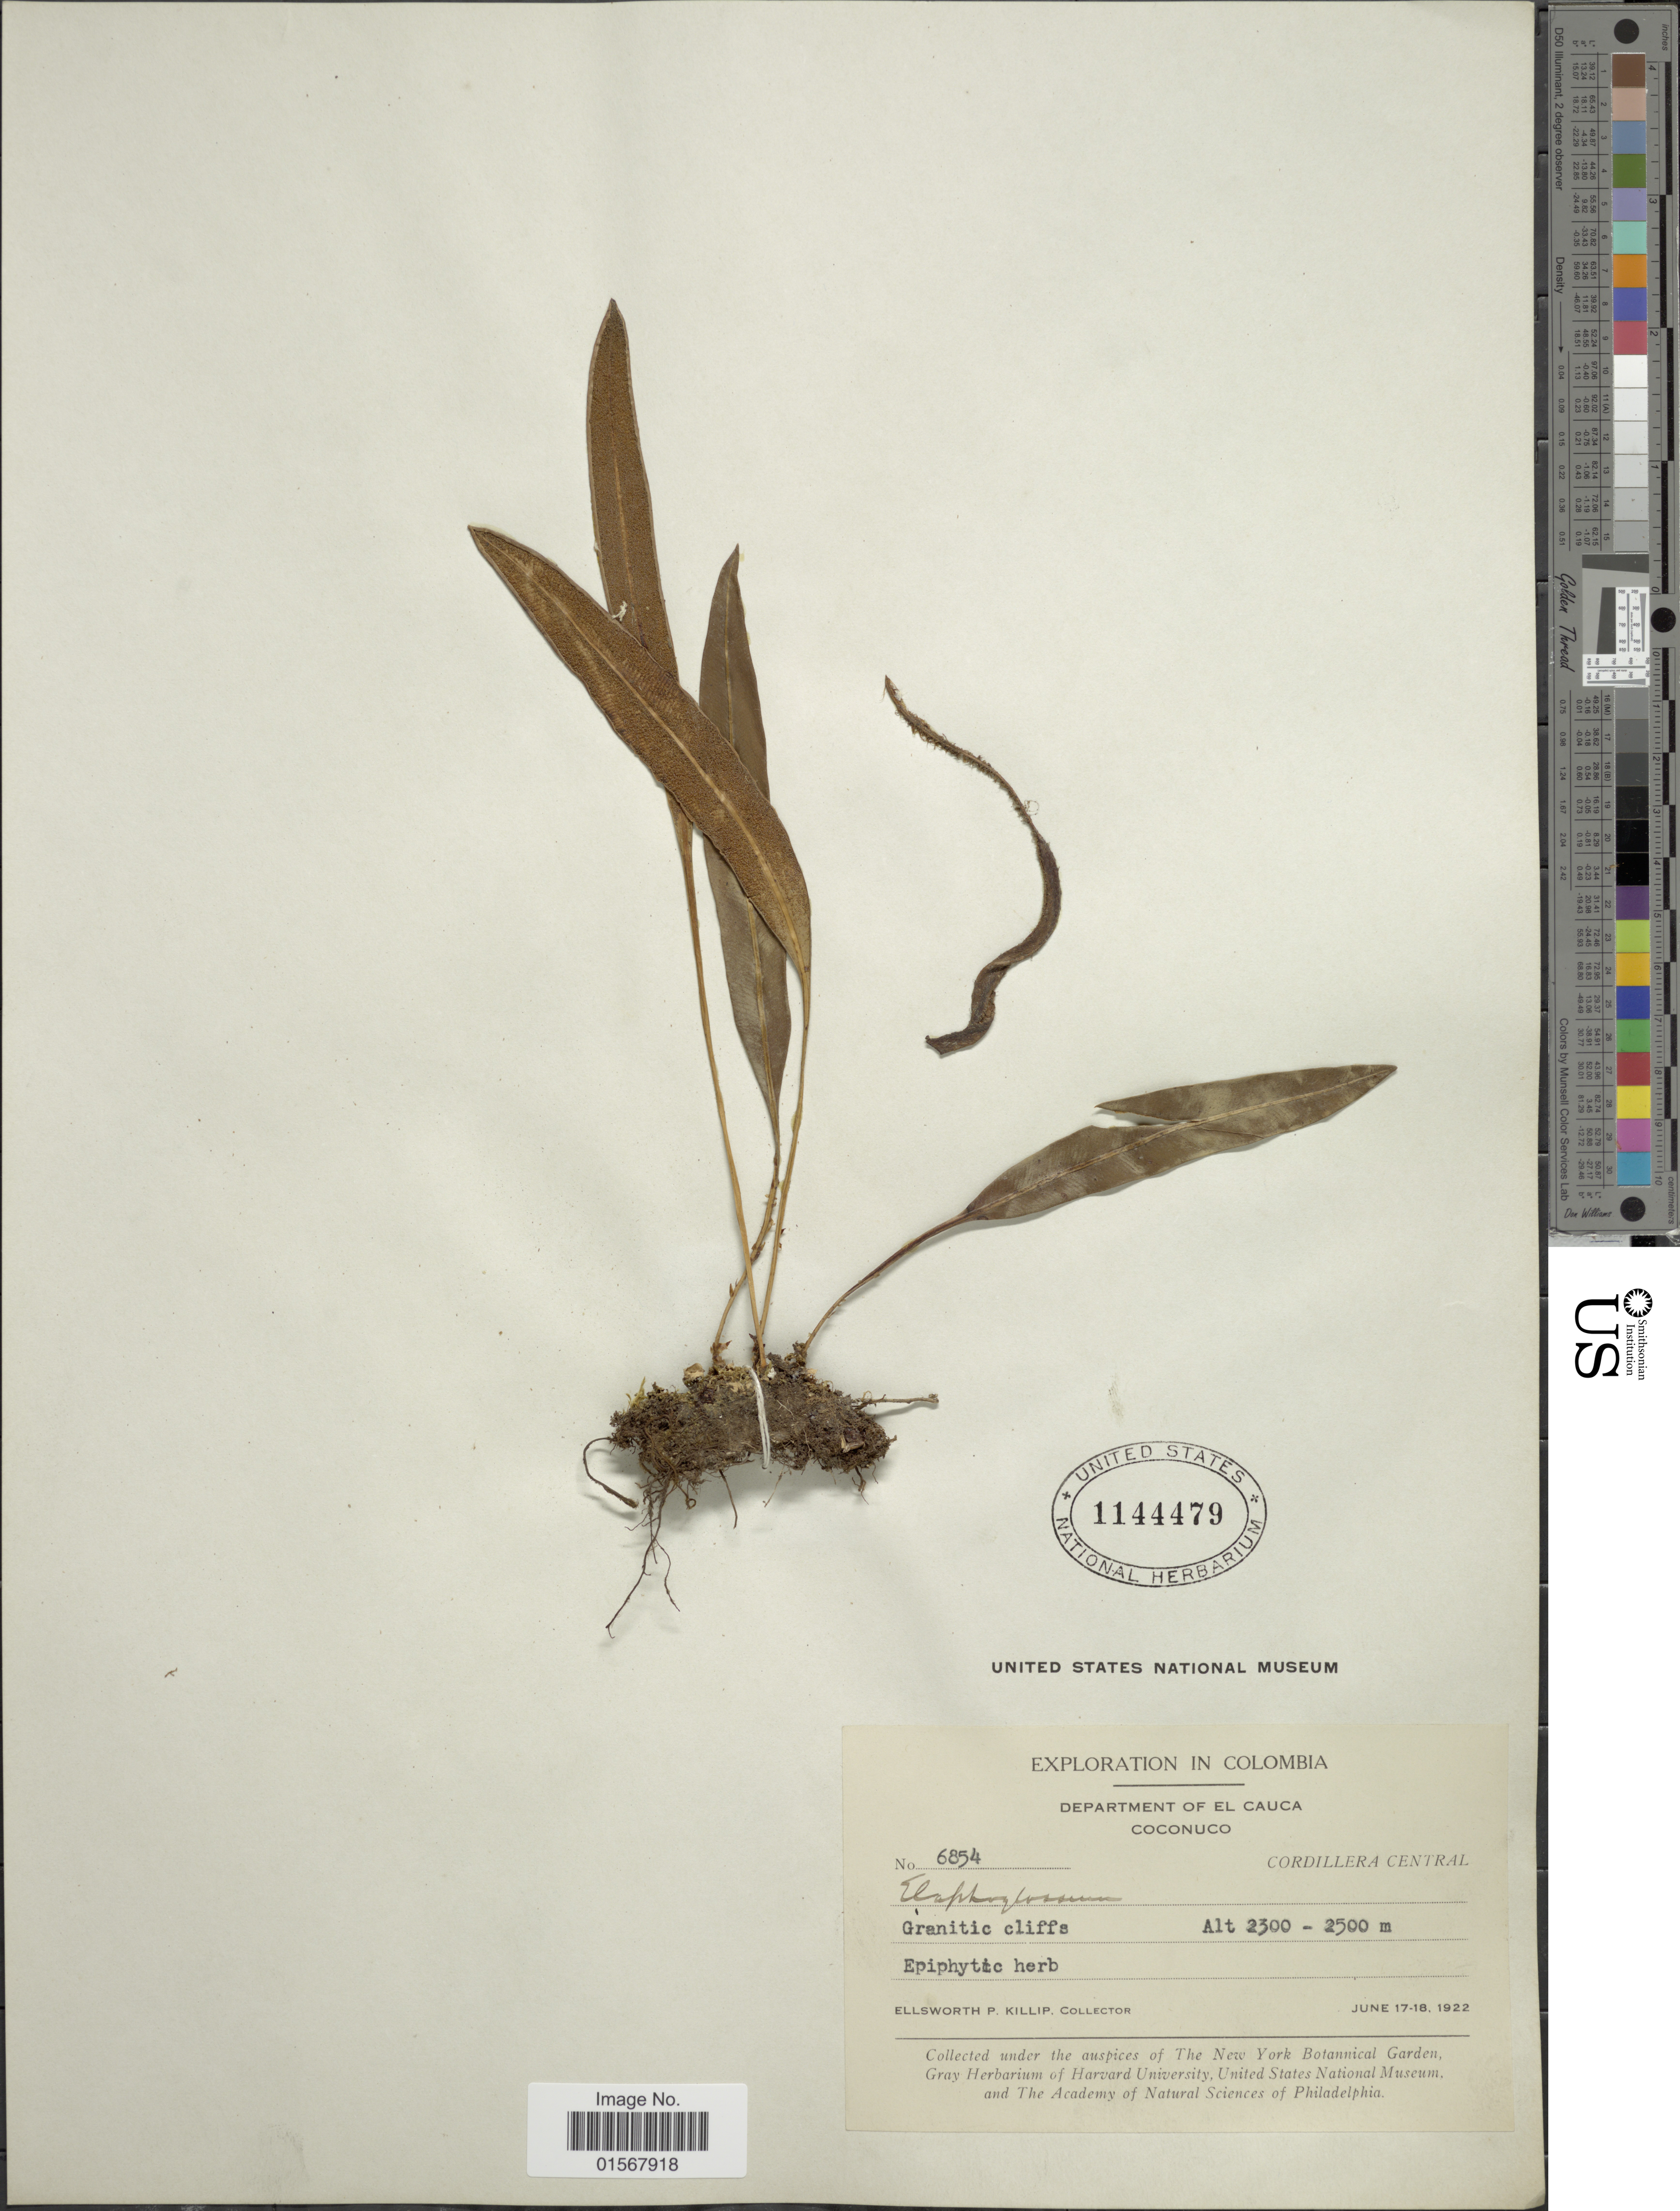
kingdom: Plantae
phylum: Tracheophyta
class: Polypodiopsida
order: Polypodiales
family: Dryopteridaceae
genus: Elaphoglossum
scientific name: Elaphoglossum sp.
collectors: E. P. Killip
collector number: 6854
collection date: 1922-06-17/1922-06-18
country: Colombia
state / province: Valle del Cauca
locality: Department of El Cauca, Coconuco, Cordillera Central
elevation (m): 2300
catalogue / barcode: US 1144479